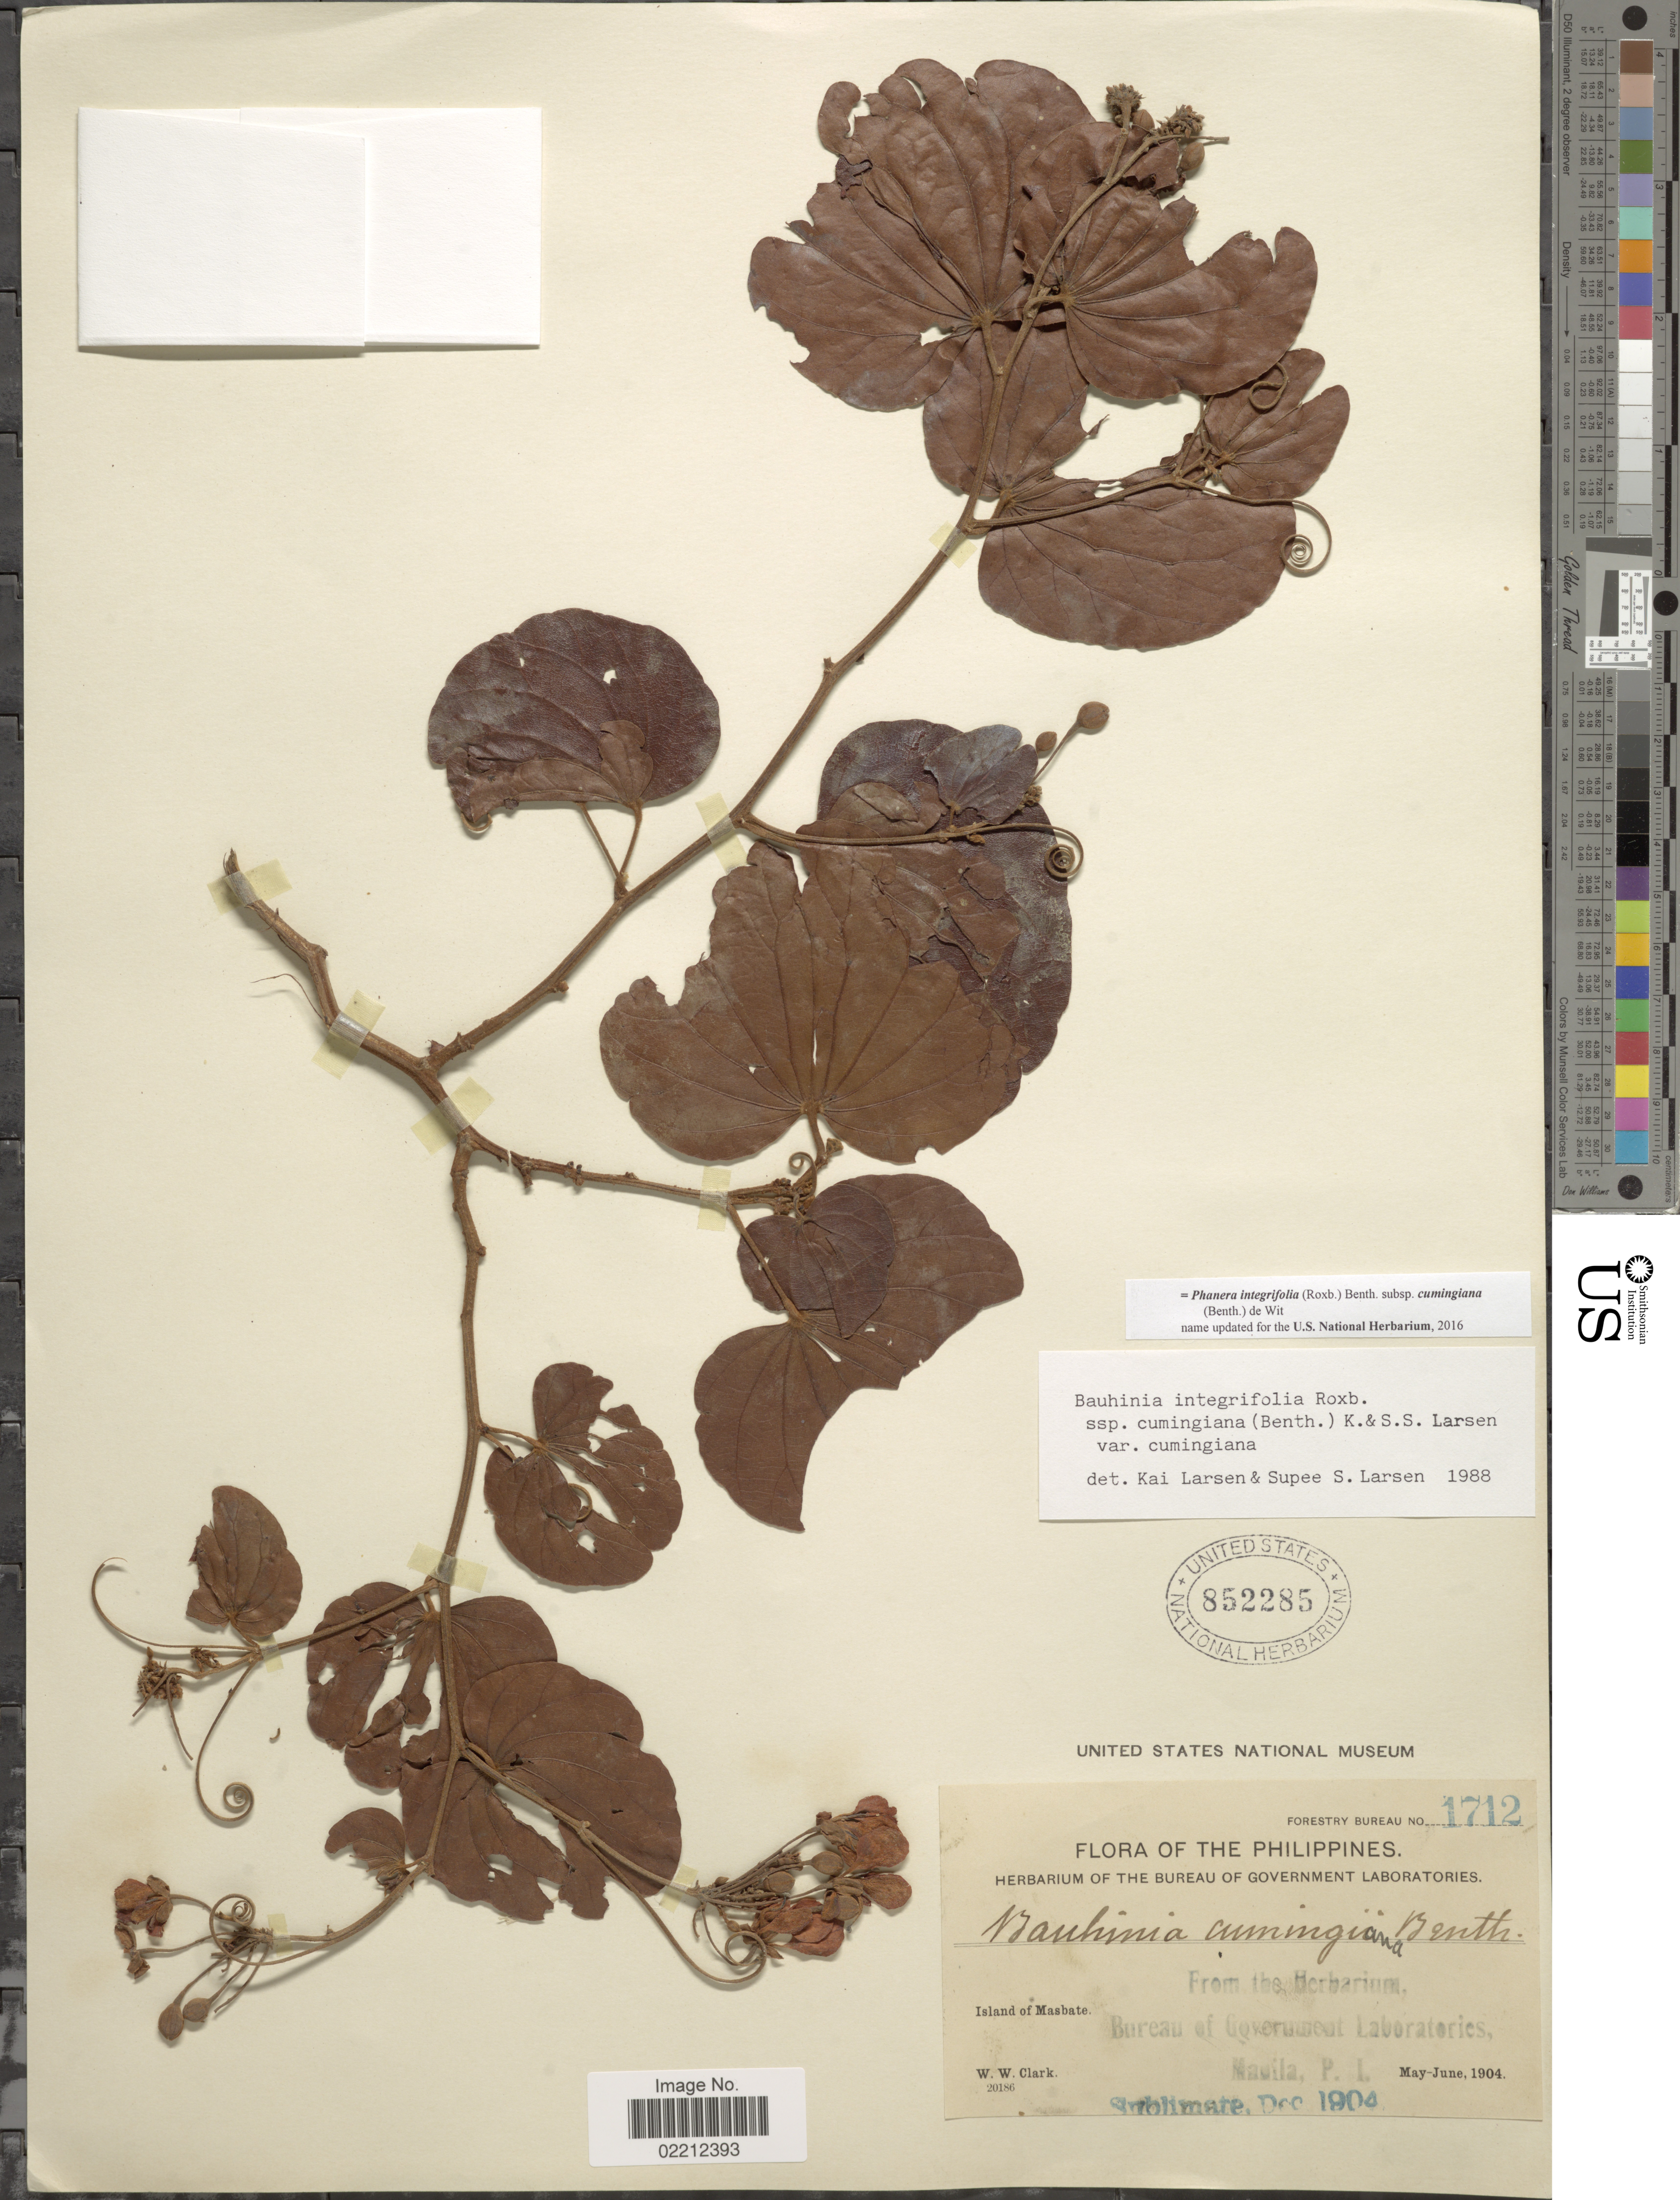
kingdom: Plantae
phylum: Tracheophyta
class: Magnoliopsida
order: Fabales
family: Fabaceae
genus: Phanera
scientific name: Phanera integrifolia subsp. cumingiana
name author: (Benth.) de Wit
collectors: W. W. Clark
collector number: Forestry Bureau 1712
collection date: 1904-05/1904-06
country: Philippines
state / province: Bicol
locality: Island of Masbate.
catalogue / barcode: US 852285